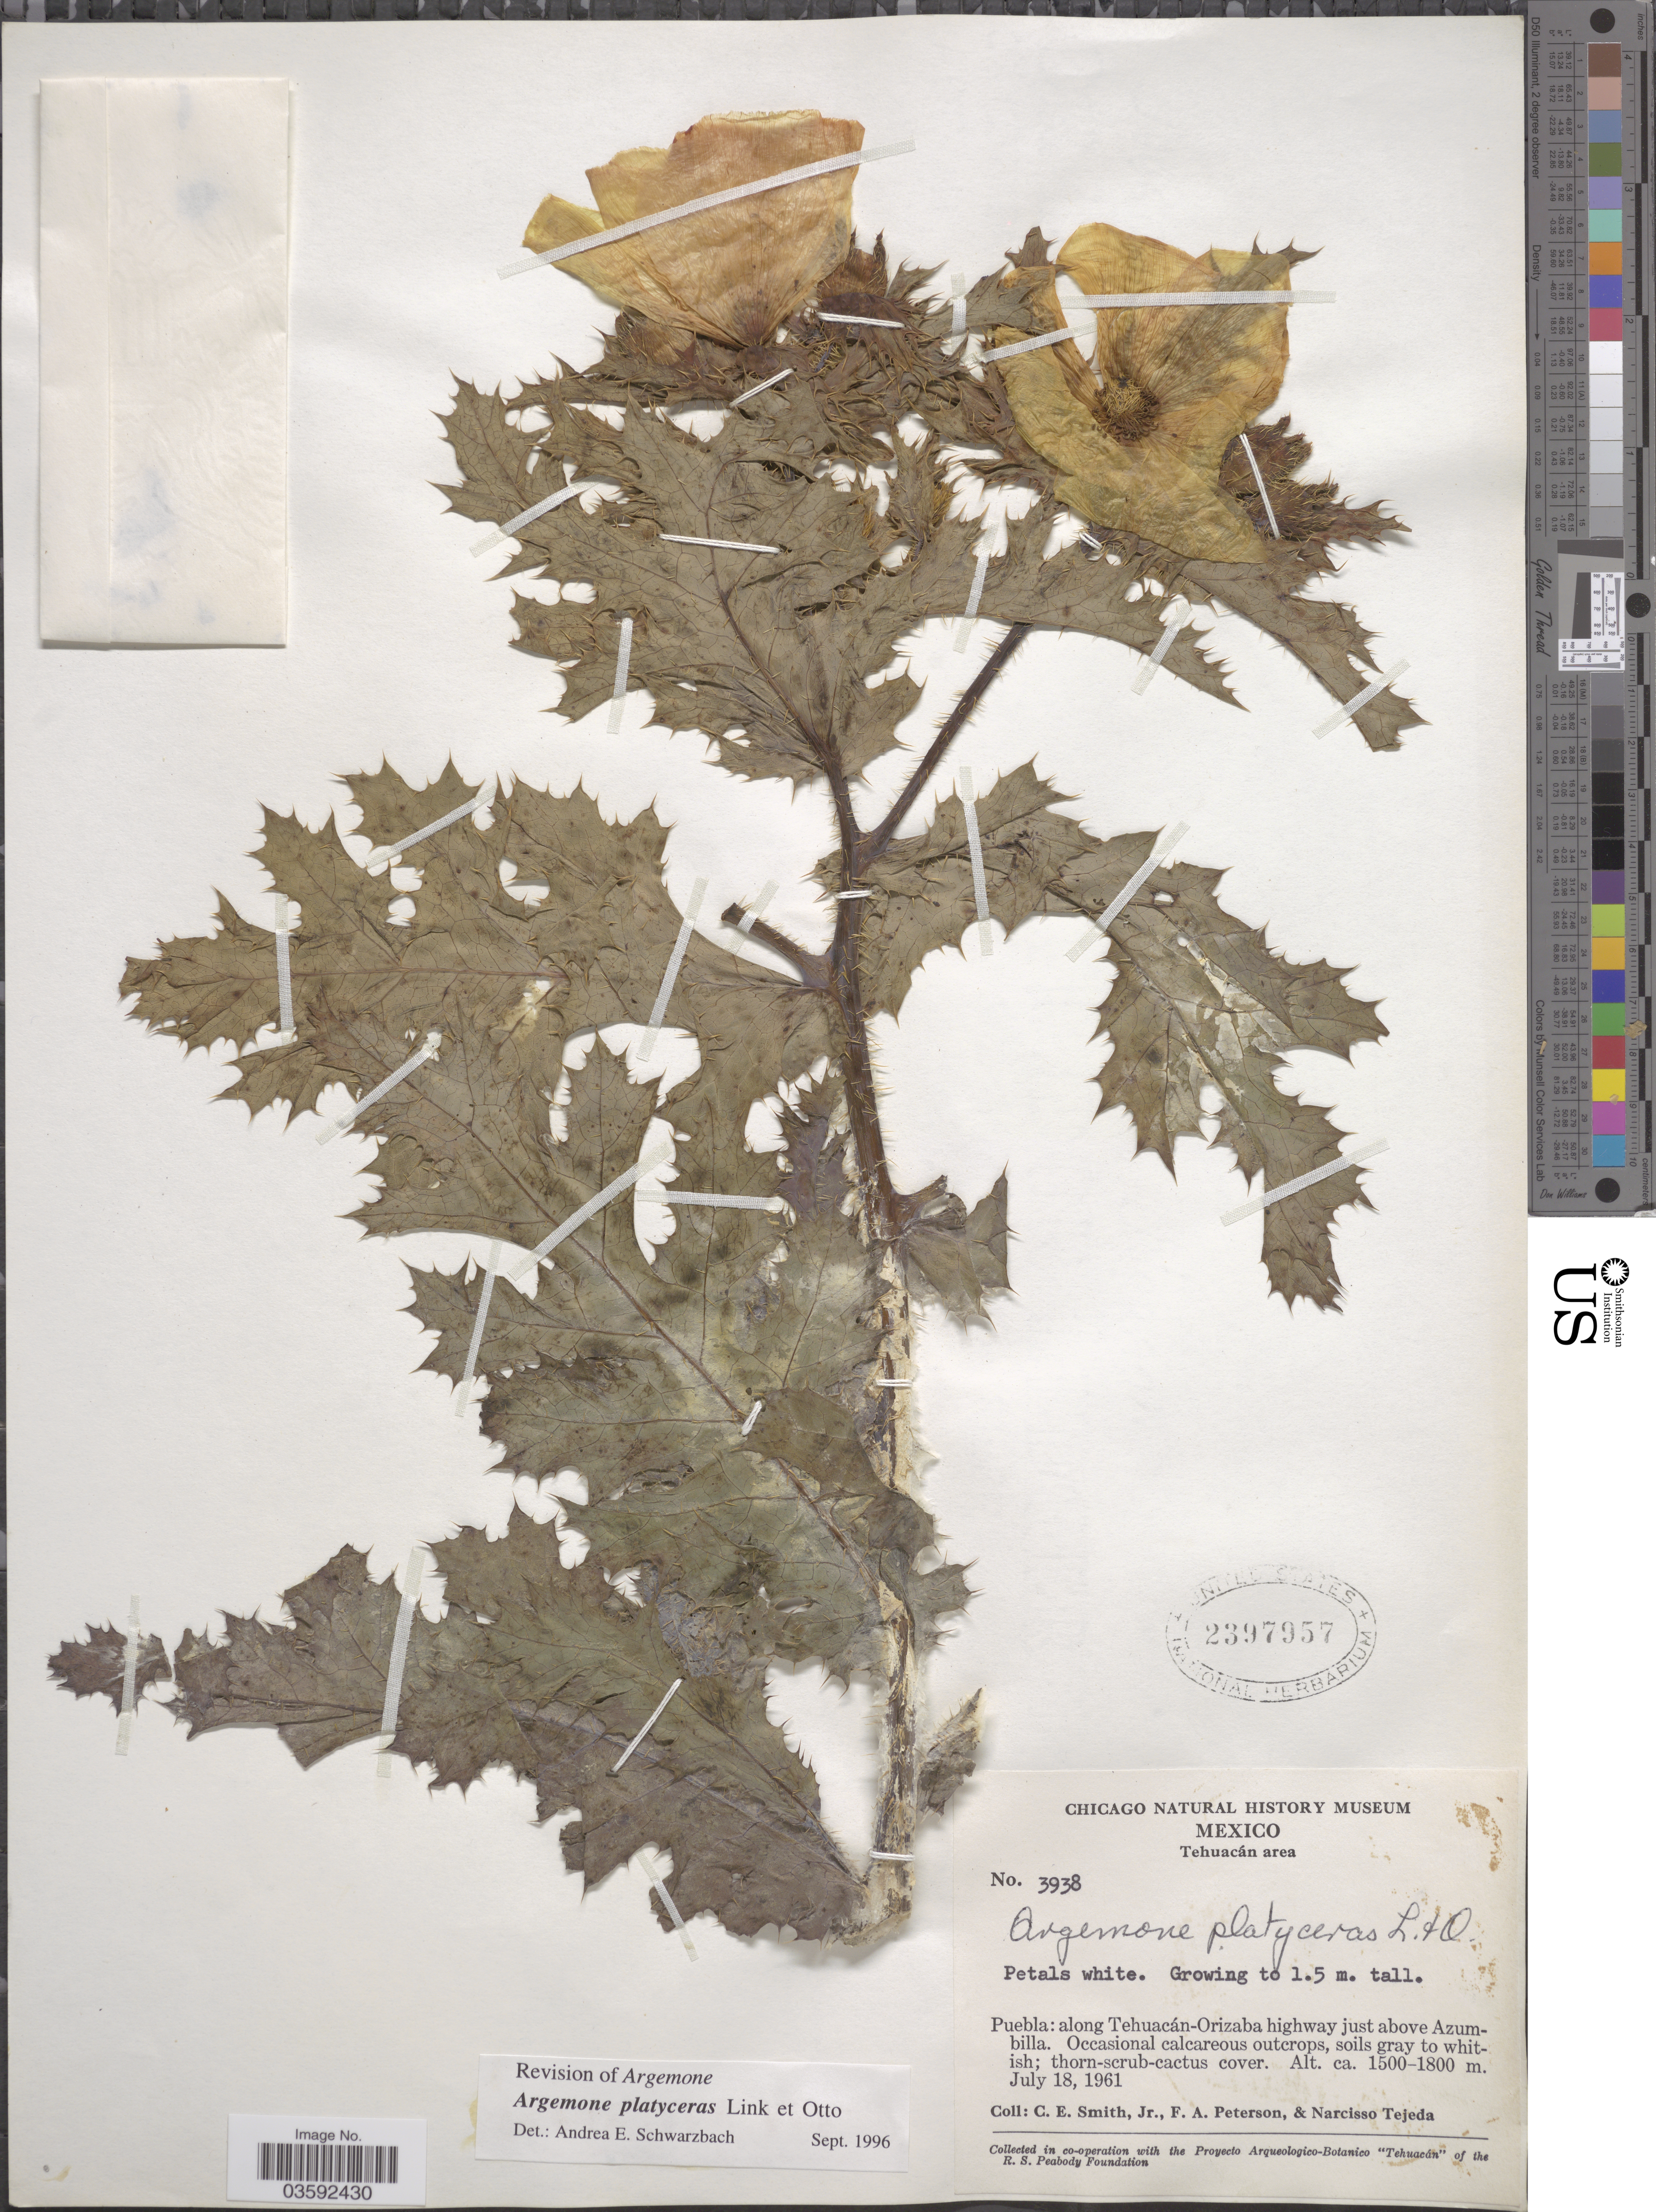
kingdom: Plantae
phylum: Tracheophyta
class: Magnoliopsida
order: Ranunculales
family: Papaveraceae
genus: Argemone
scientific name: Argemone platyceras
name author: Link & Otto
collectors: C. E. Smith Jr., F. A. Peterson & N. Tejeda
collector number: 3938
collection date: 1961-07-18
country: Mexico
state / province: Puebla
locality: Tehuacán area. Along Tehuacán-Orizaba highway just above Azumbilla.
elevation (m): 1500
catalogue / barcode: US 2397957